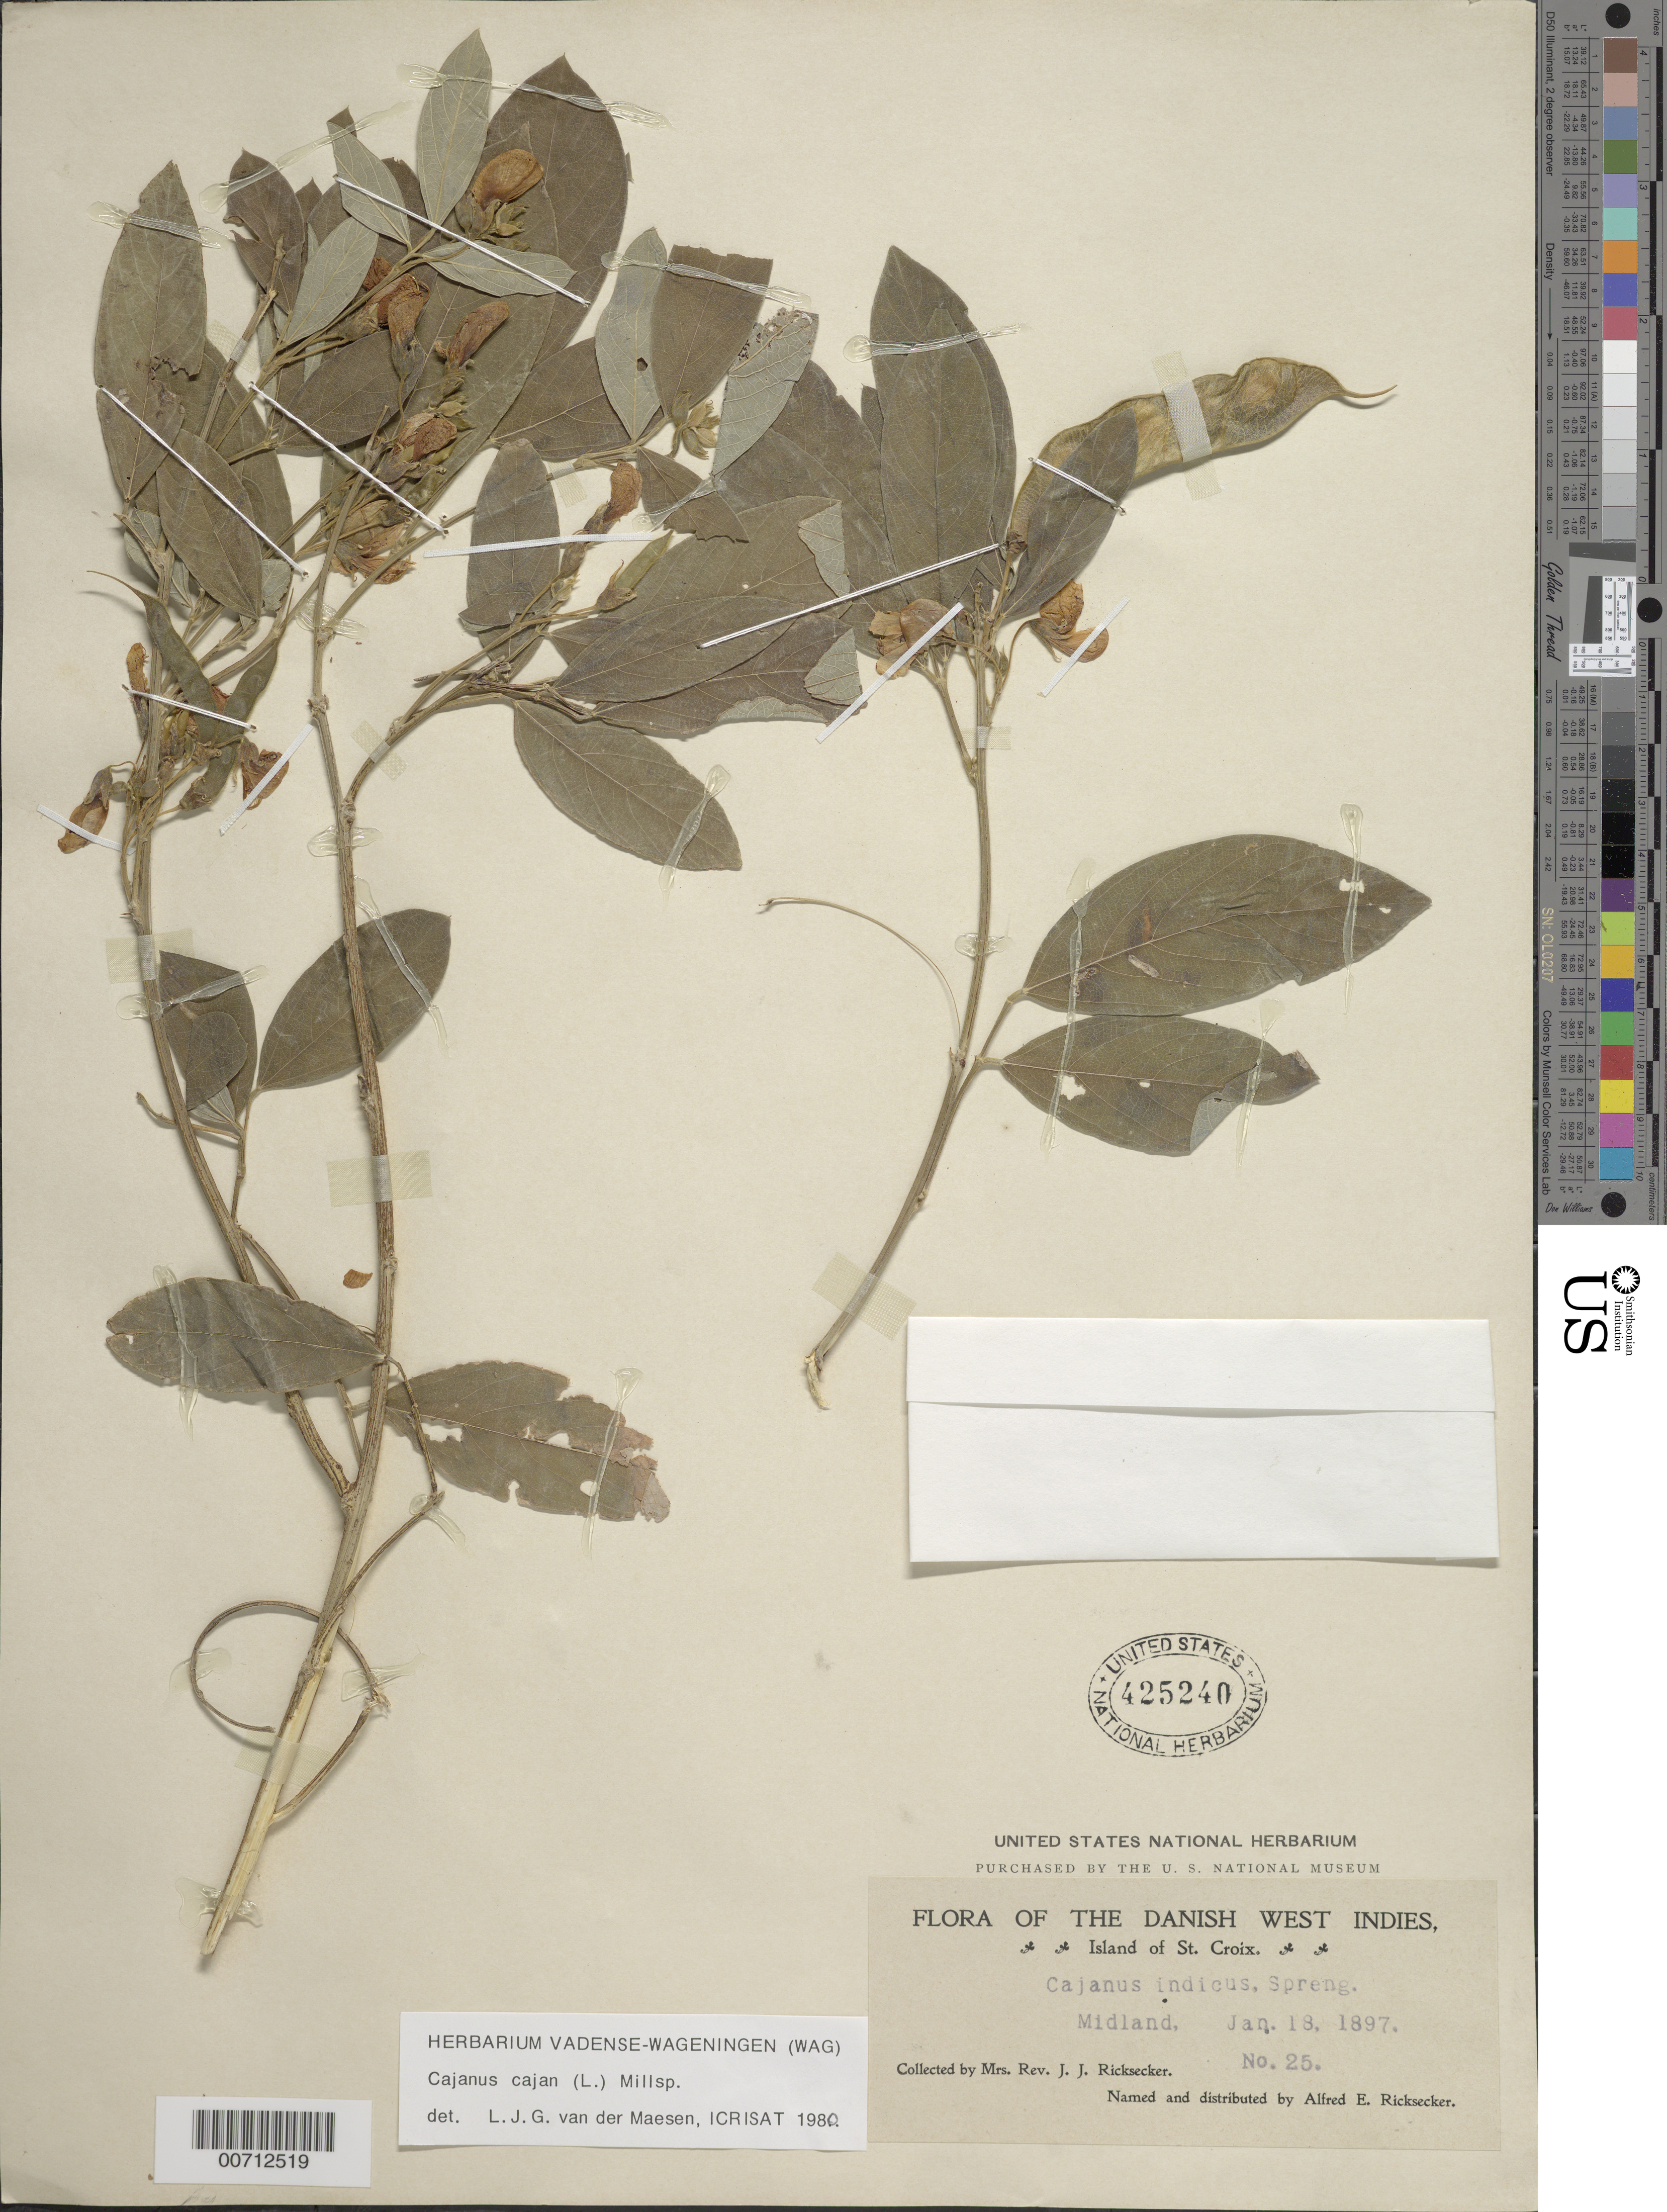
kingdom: Plantae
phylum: Tracheophyta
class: Magnoliopsida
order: Fabales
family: Fabaceae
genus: Cajanus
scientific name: Cajanus cajan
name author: (L.) Huth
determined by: Van Der Maesen, L. J. G., (WAG), Wageningen University (Netherlands)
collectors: Mrs. J. J. Ricksecker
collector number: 25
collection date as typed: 18 Jan 1897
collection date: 1897-01-18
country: U.S. Virgin Islands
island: St. Croix Island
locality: Midland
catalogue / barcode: US 425240